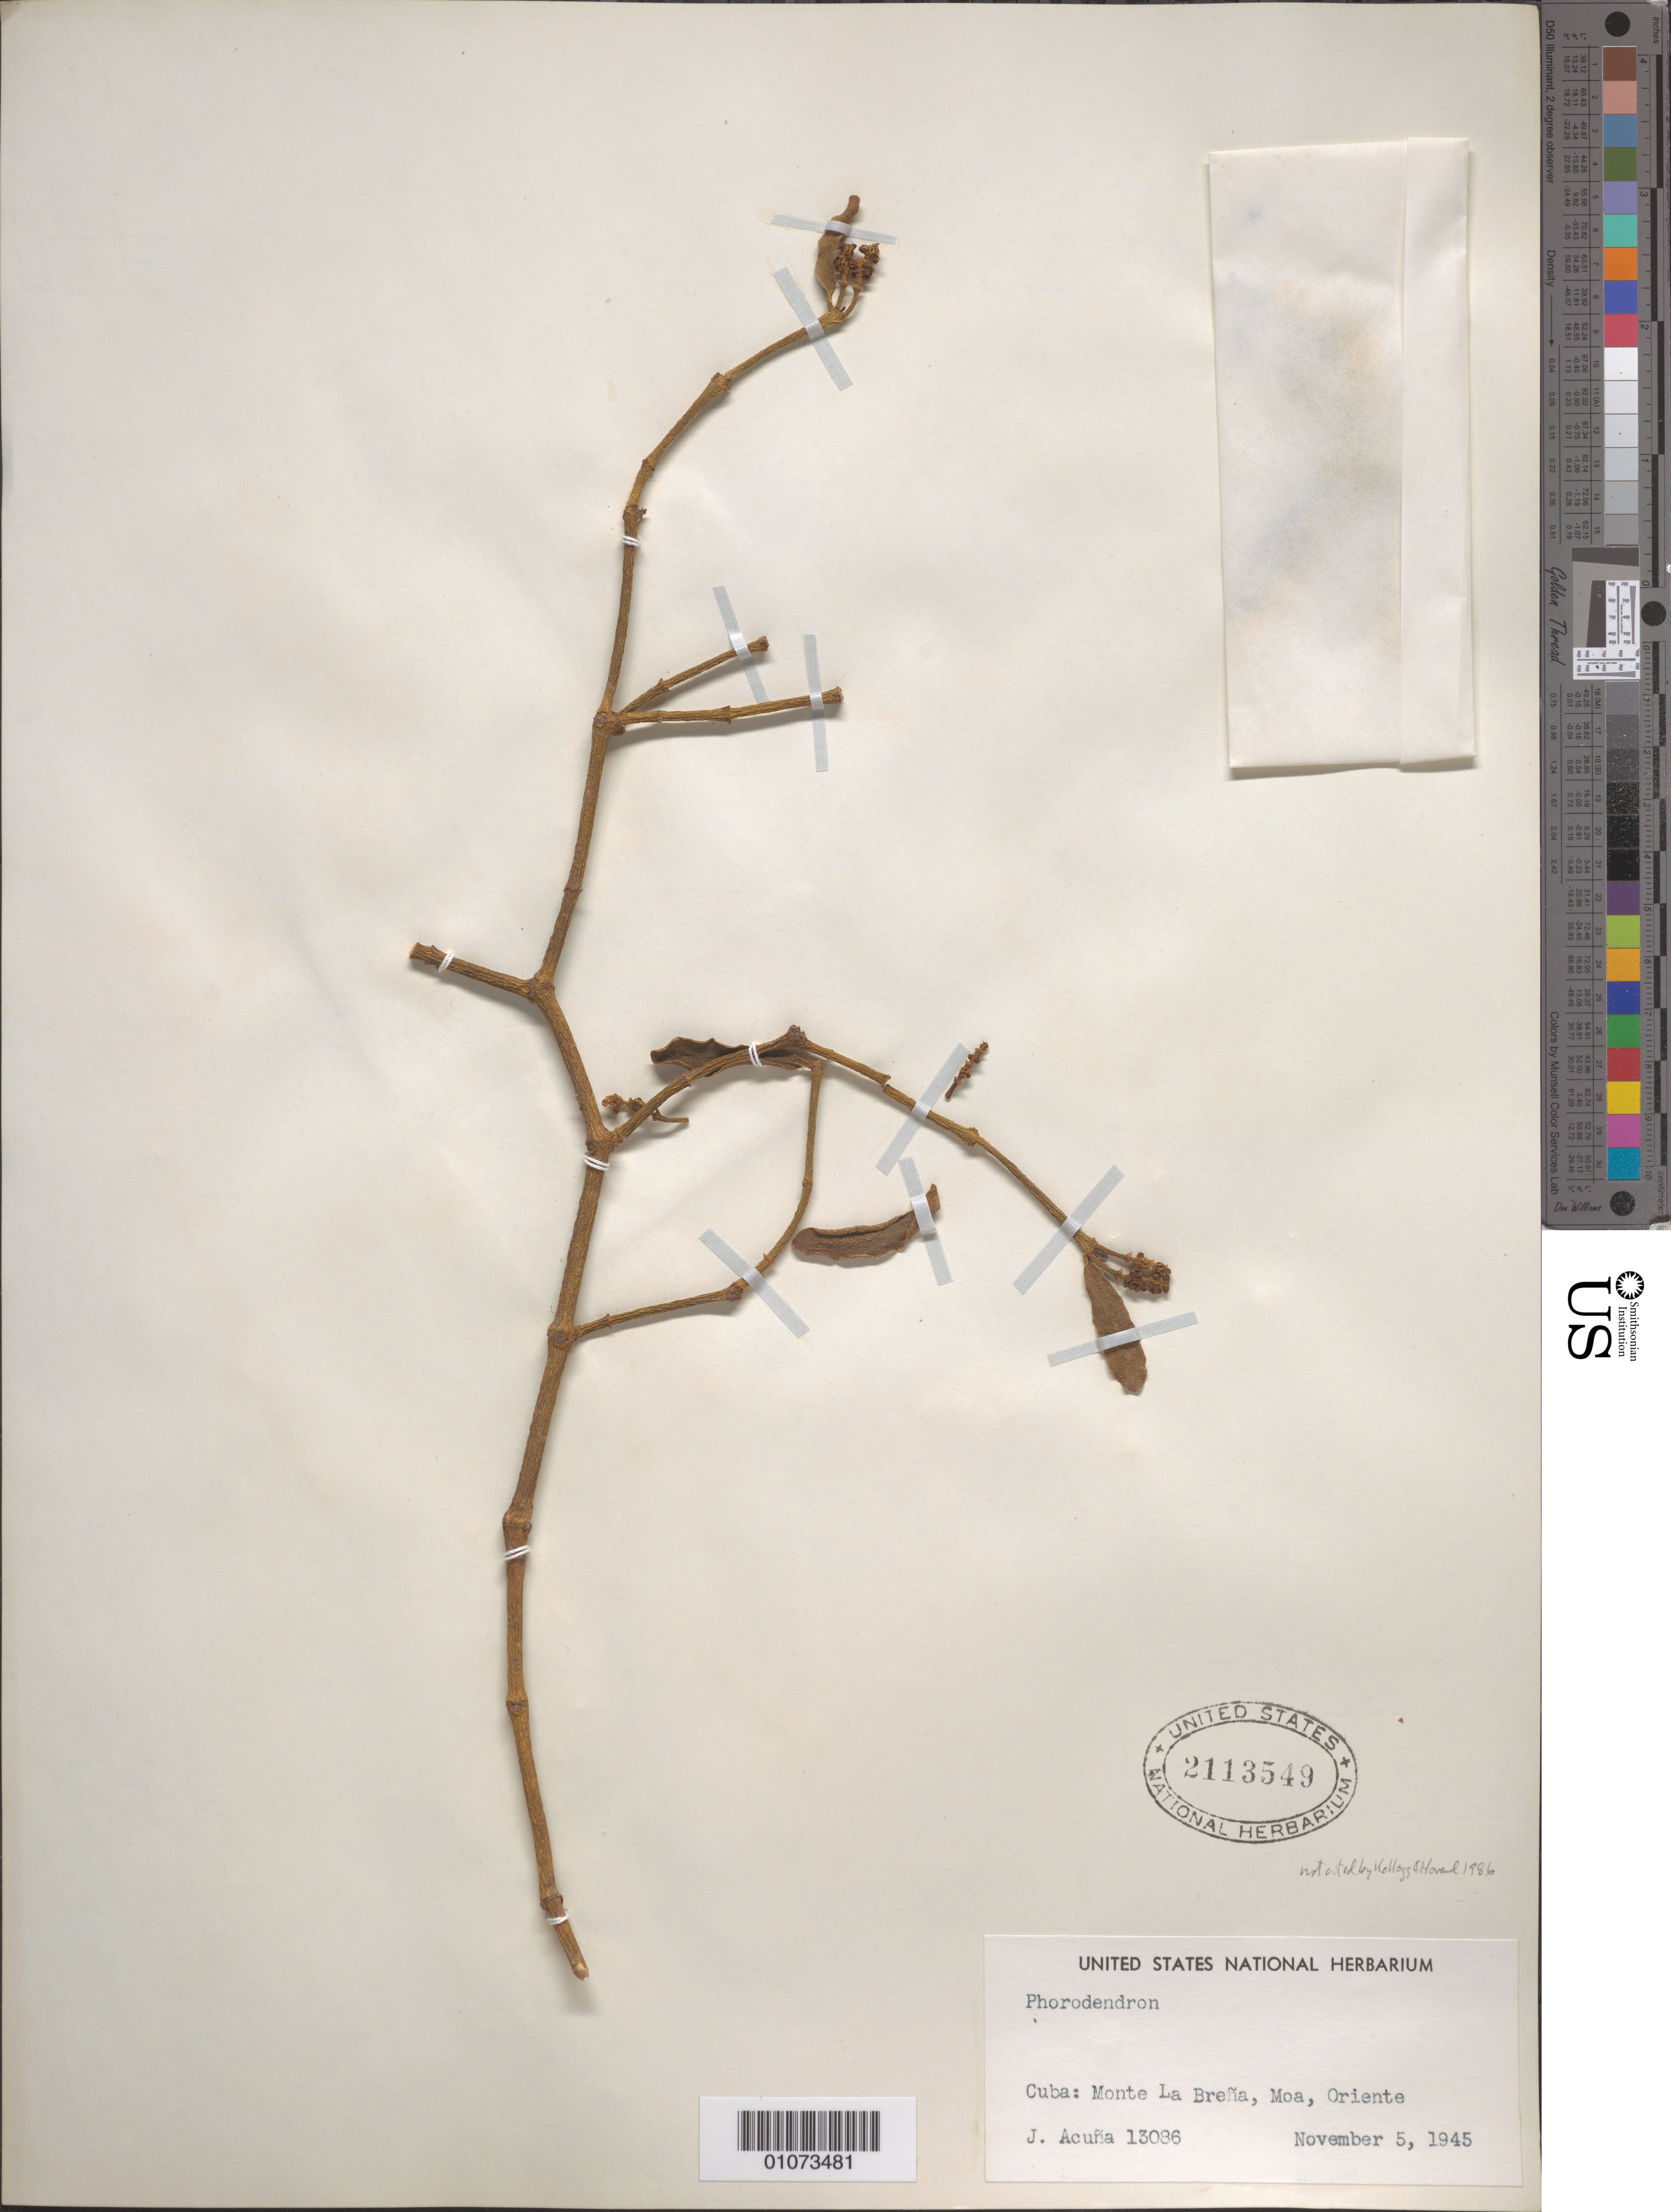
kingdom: Plantae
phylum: Tracheophyta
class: Magnoliopsida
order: Santalales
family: Viscaceae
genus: Phoradendron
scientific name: Phoradendron sp.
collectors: J. Acuña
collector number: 13086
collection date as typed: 05 Nov 1945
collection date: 1945-11-05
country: Cuba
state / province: Holguín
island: Cuba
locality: Oriente, Moa, Monte La Brena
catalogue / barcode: US 2113549